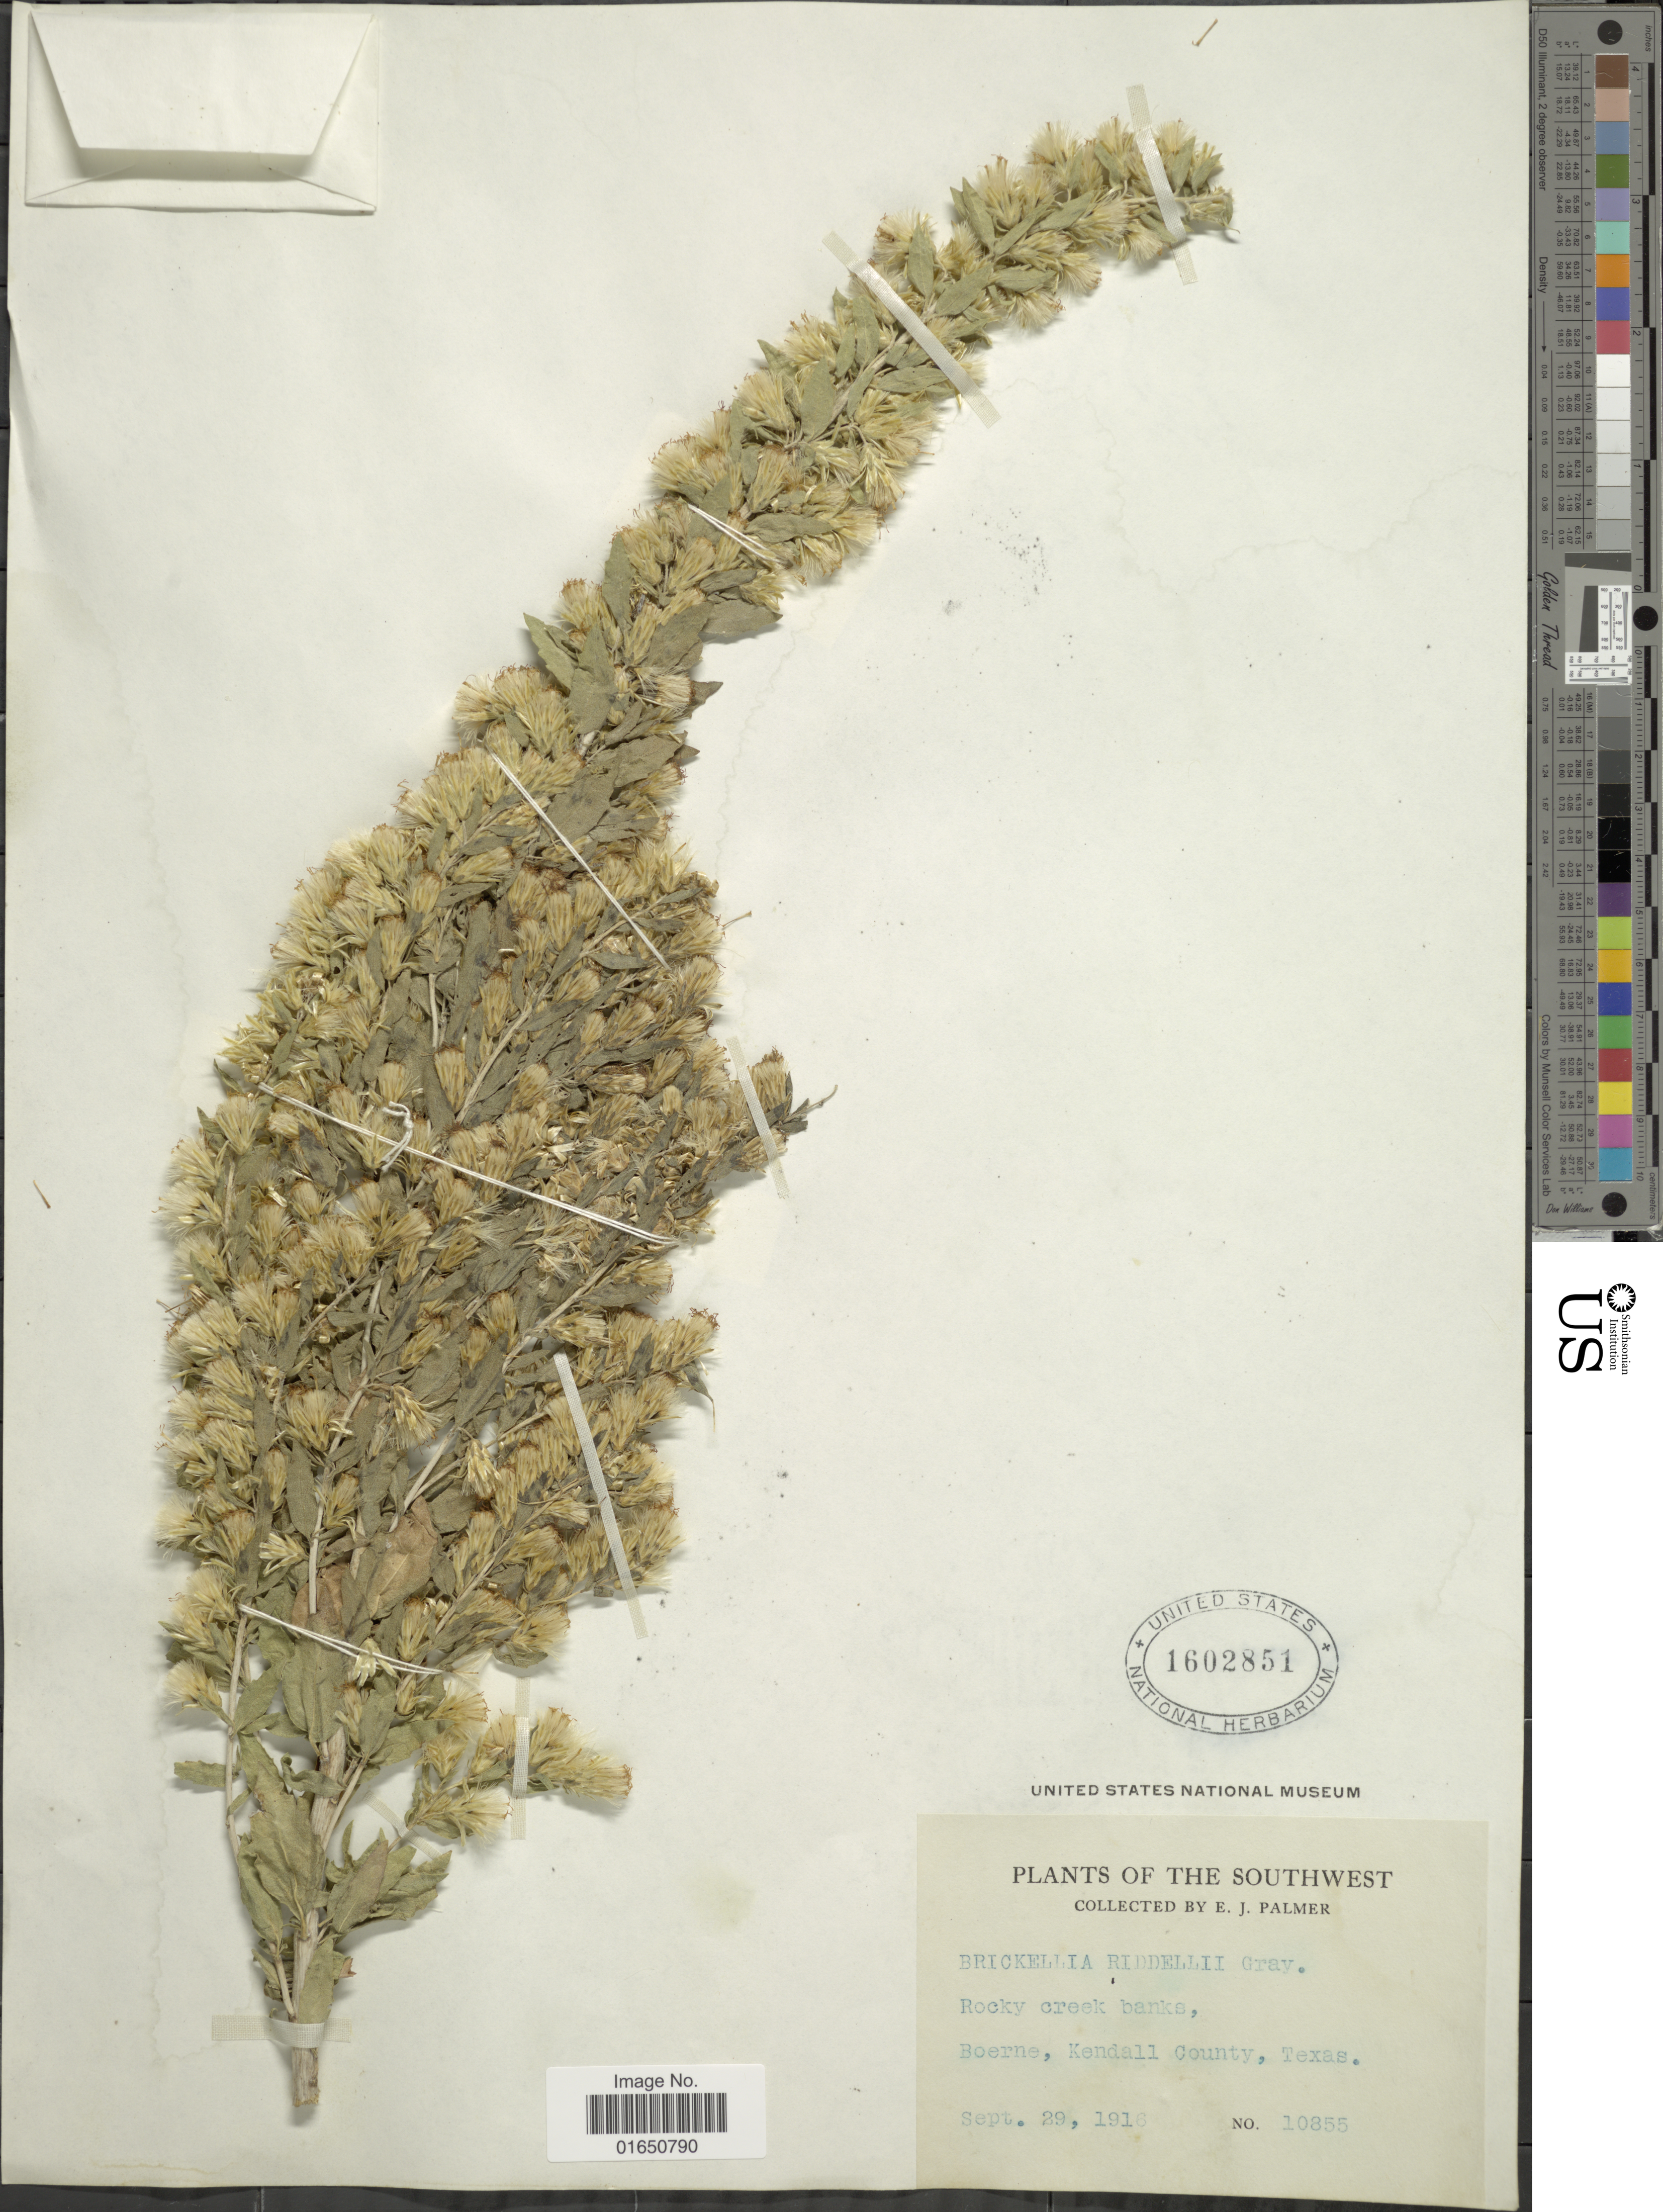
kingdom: Plantae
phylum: Tracheophyta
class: Magnoliopsida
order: Asterales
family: Asteraceae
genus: Brickellia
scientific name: Brickellia dentata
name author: (DC.) Sch. Bip.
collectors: E. J. Palmer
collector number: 10855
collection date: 1916-09-29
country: United States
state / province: Texas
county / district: Kendall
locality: Boerne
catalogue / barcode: US 1602851